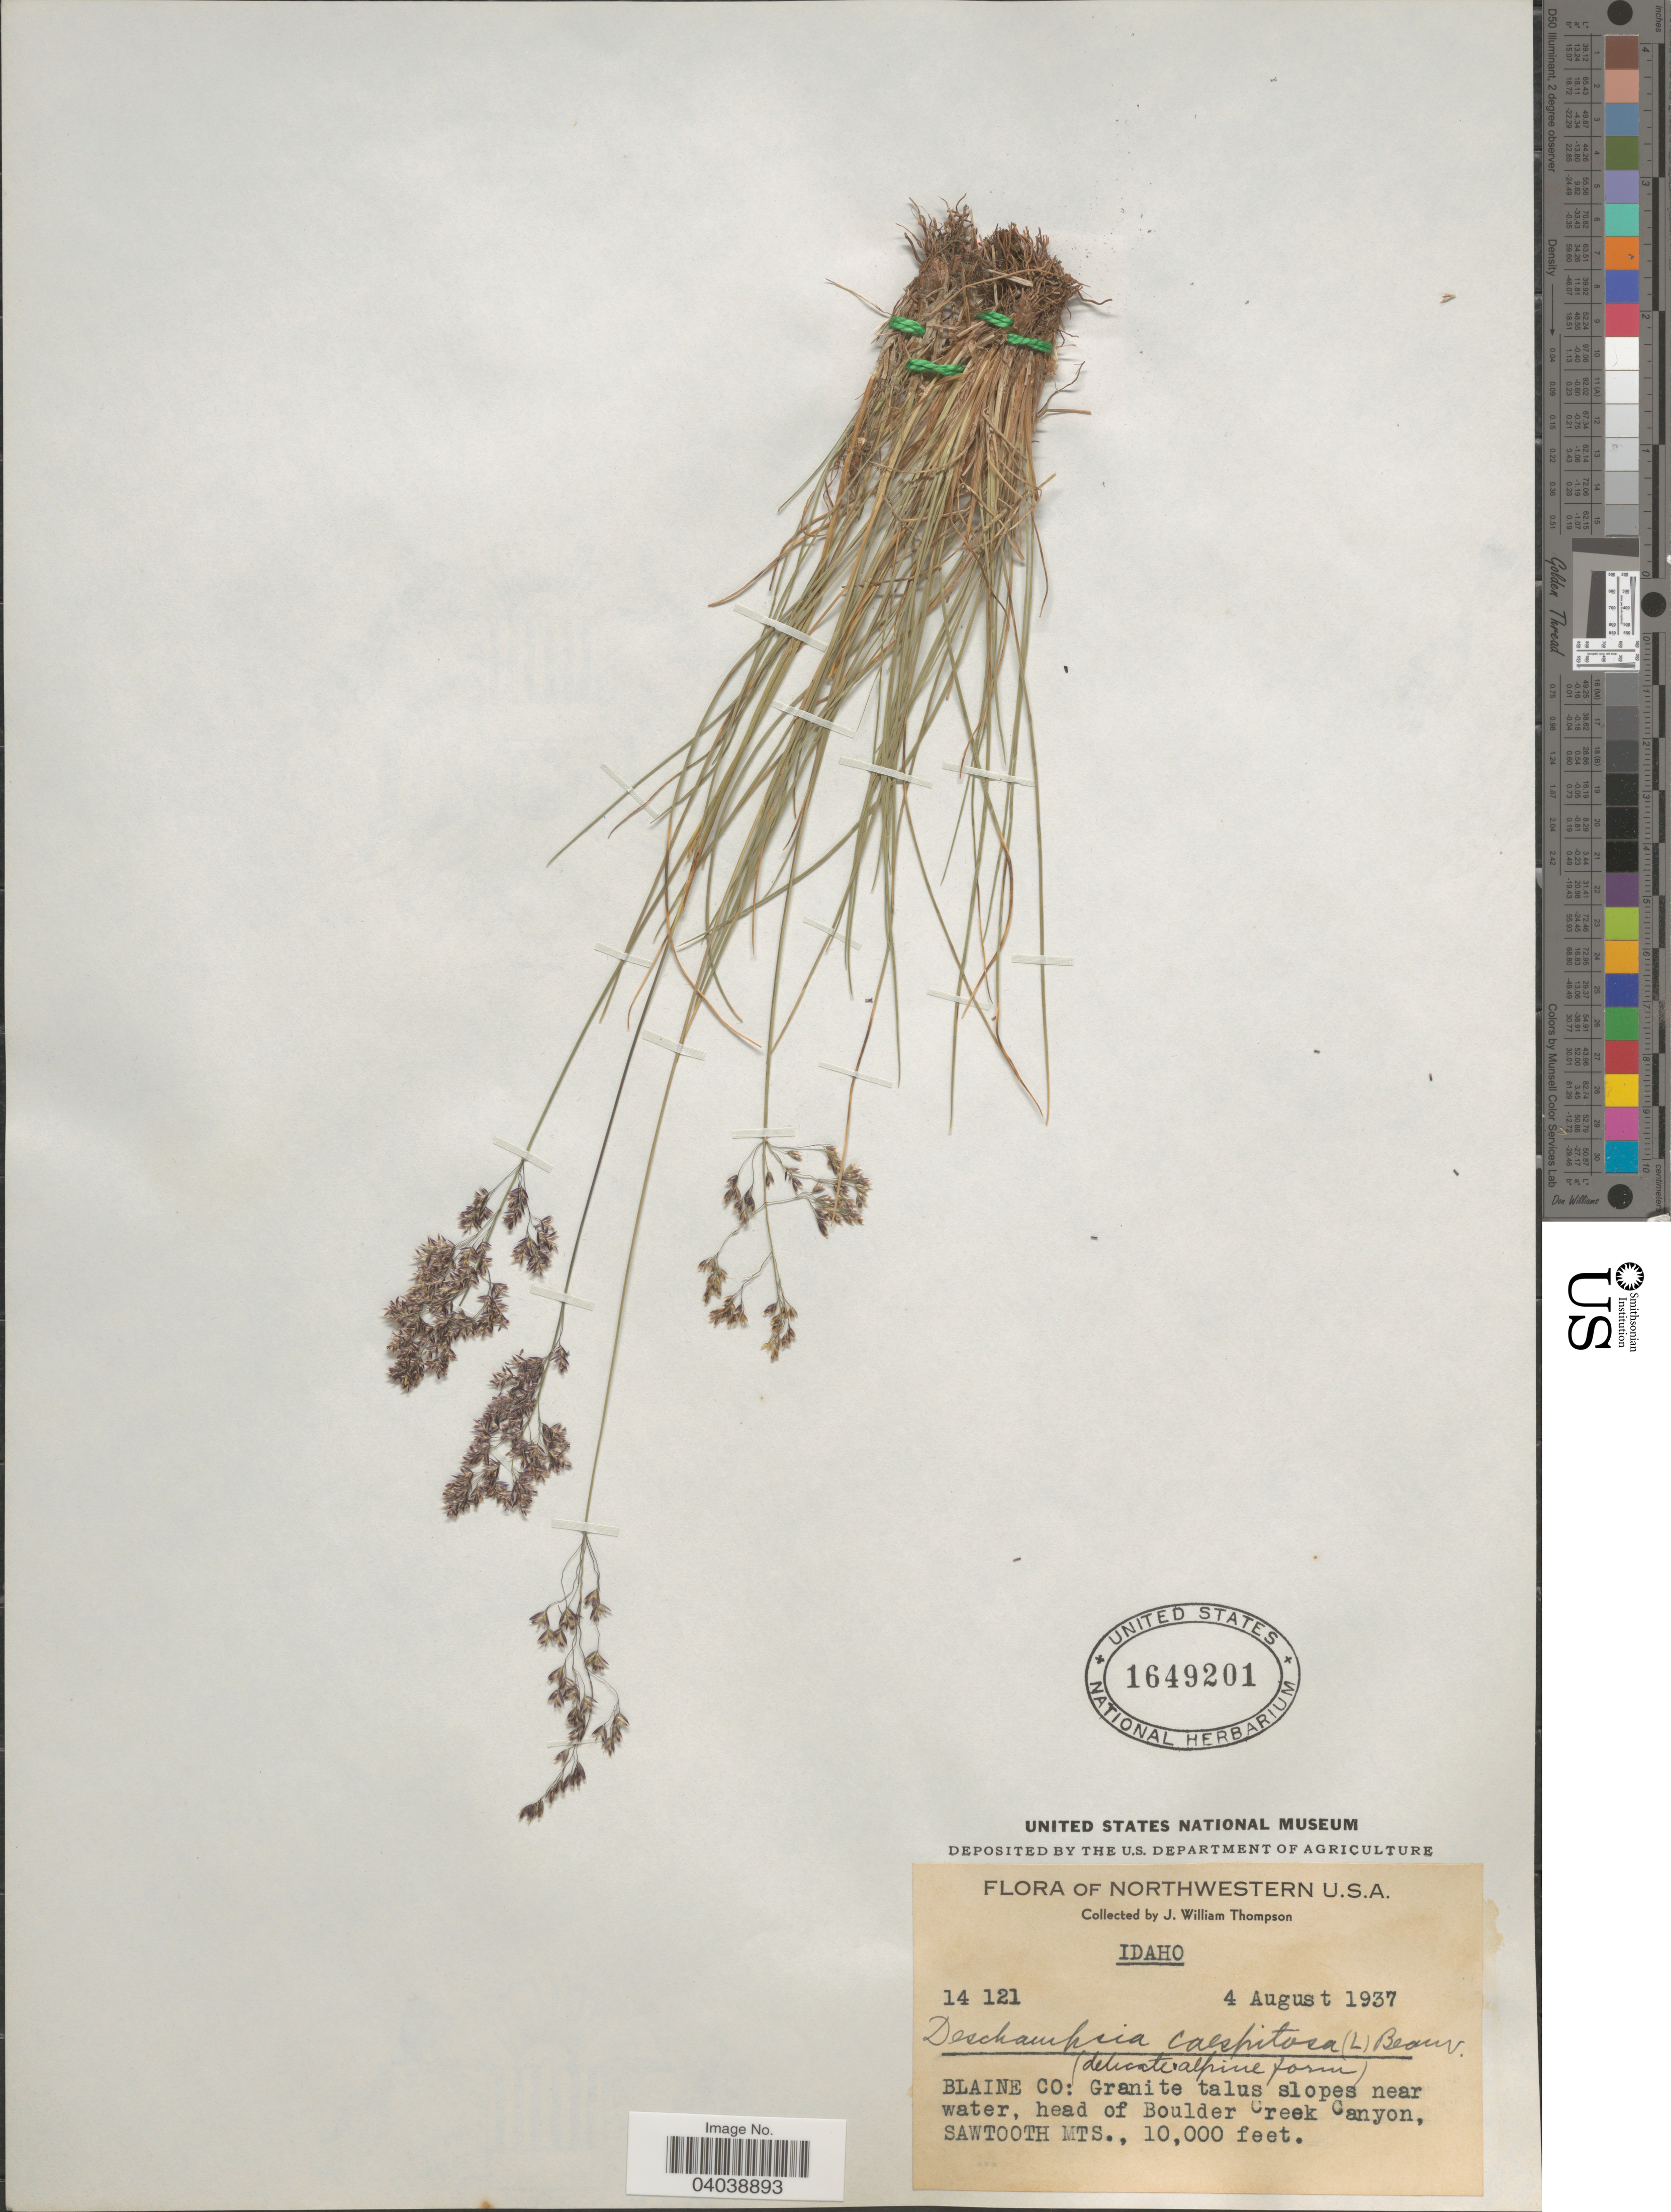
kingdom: Plantae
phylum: Tracheophyta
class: Liliopsida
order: Poales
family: Poaceae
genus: Deschampsia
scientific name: Deschampsia cespitosa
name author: (L.) P. Beauv.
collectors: J. W. Thompson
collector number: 14121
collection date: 1937-08-04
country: United States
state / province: Idaho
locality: Northwestern U.S.A. Blaine Co: Granite talus slopes near water, head of Boulder Creek Canyon, Sawtooth Mts.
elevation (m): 3048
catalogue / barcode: US 1649201